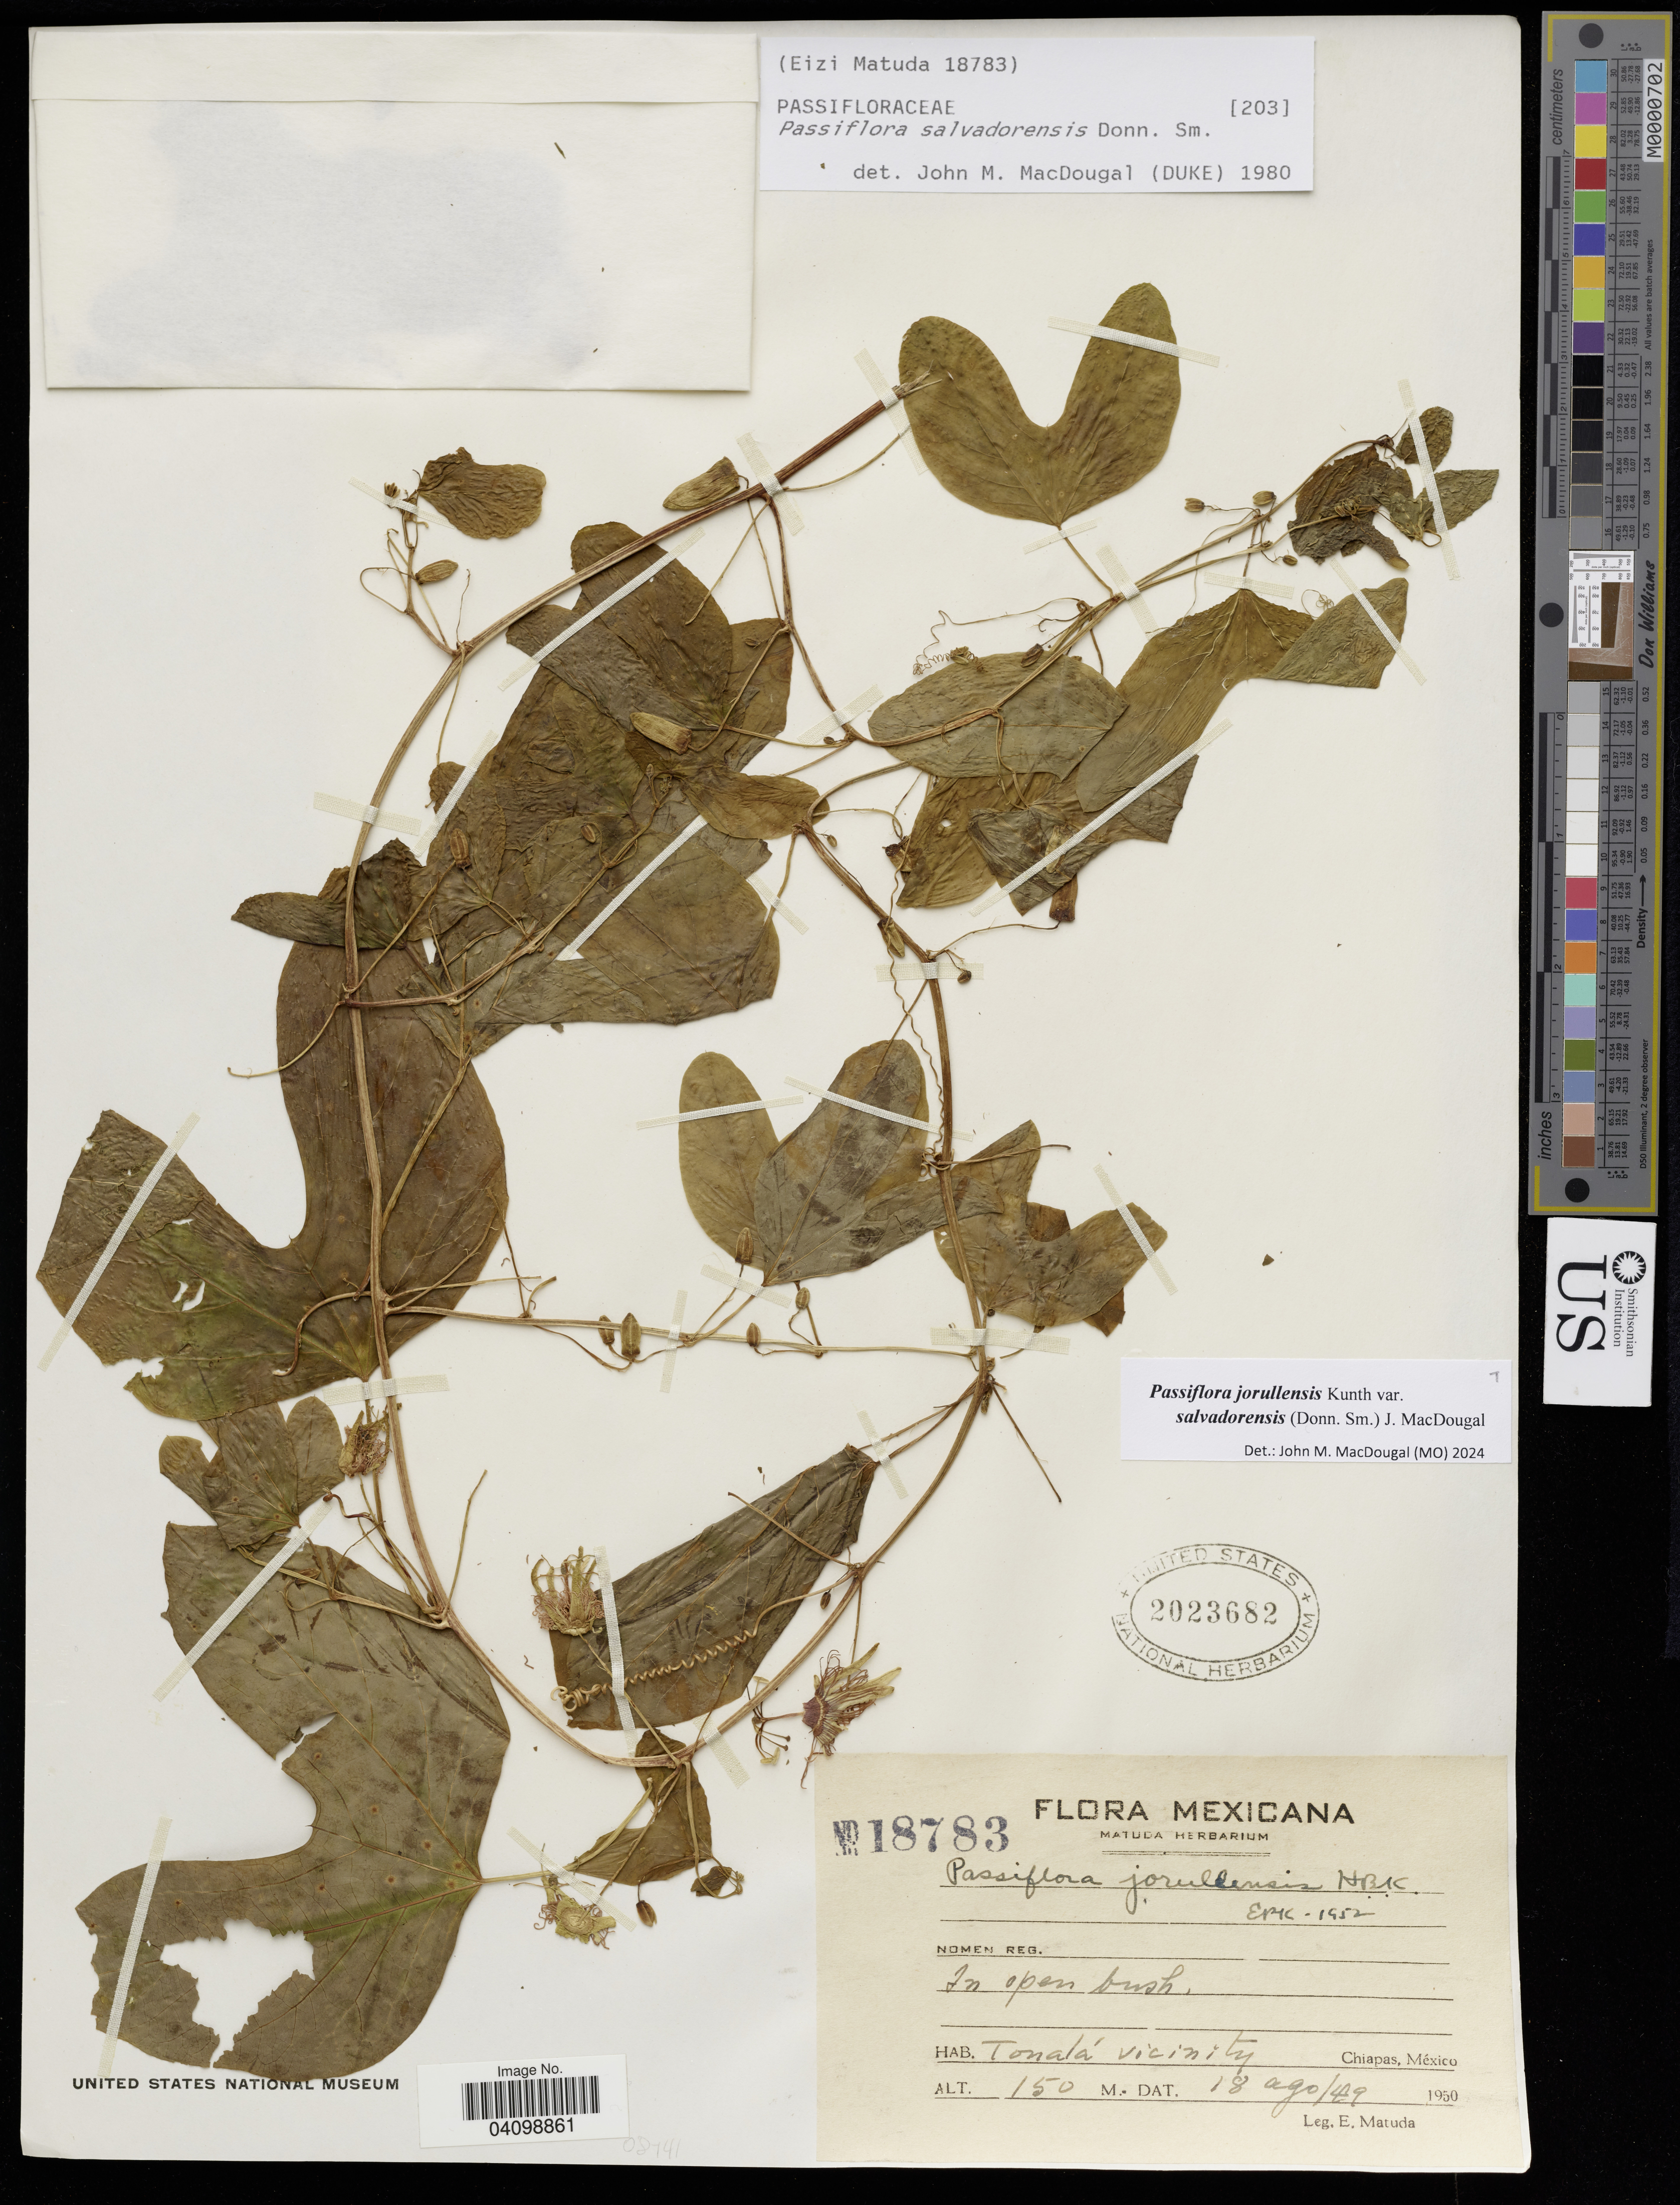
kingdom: Plantae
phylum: Tracheophyta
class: Magnoliopsida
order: Malpighiales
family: Passifloraceae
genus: Passiflora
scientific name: Passiflora jorullensis var. salvadorensis (Donn.Sm.) J.M.MacDougal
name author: Kunth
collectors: E. Matuda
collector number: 18783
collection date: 1949-08-18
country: Mexico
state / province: Chiapas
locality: Tonalá vicinity.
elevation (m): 150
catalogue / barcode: US 2023682